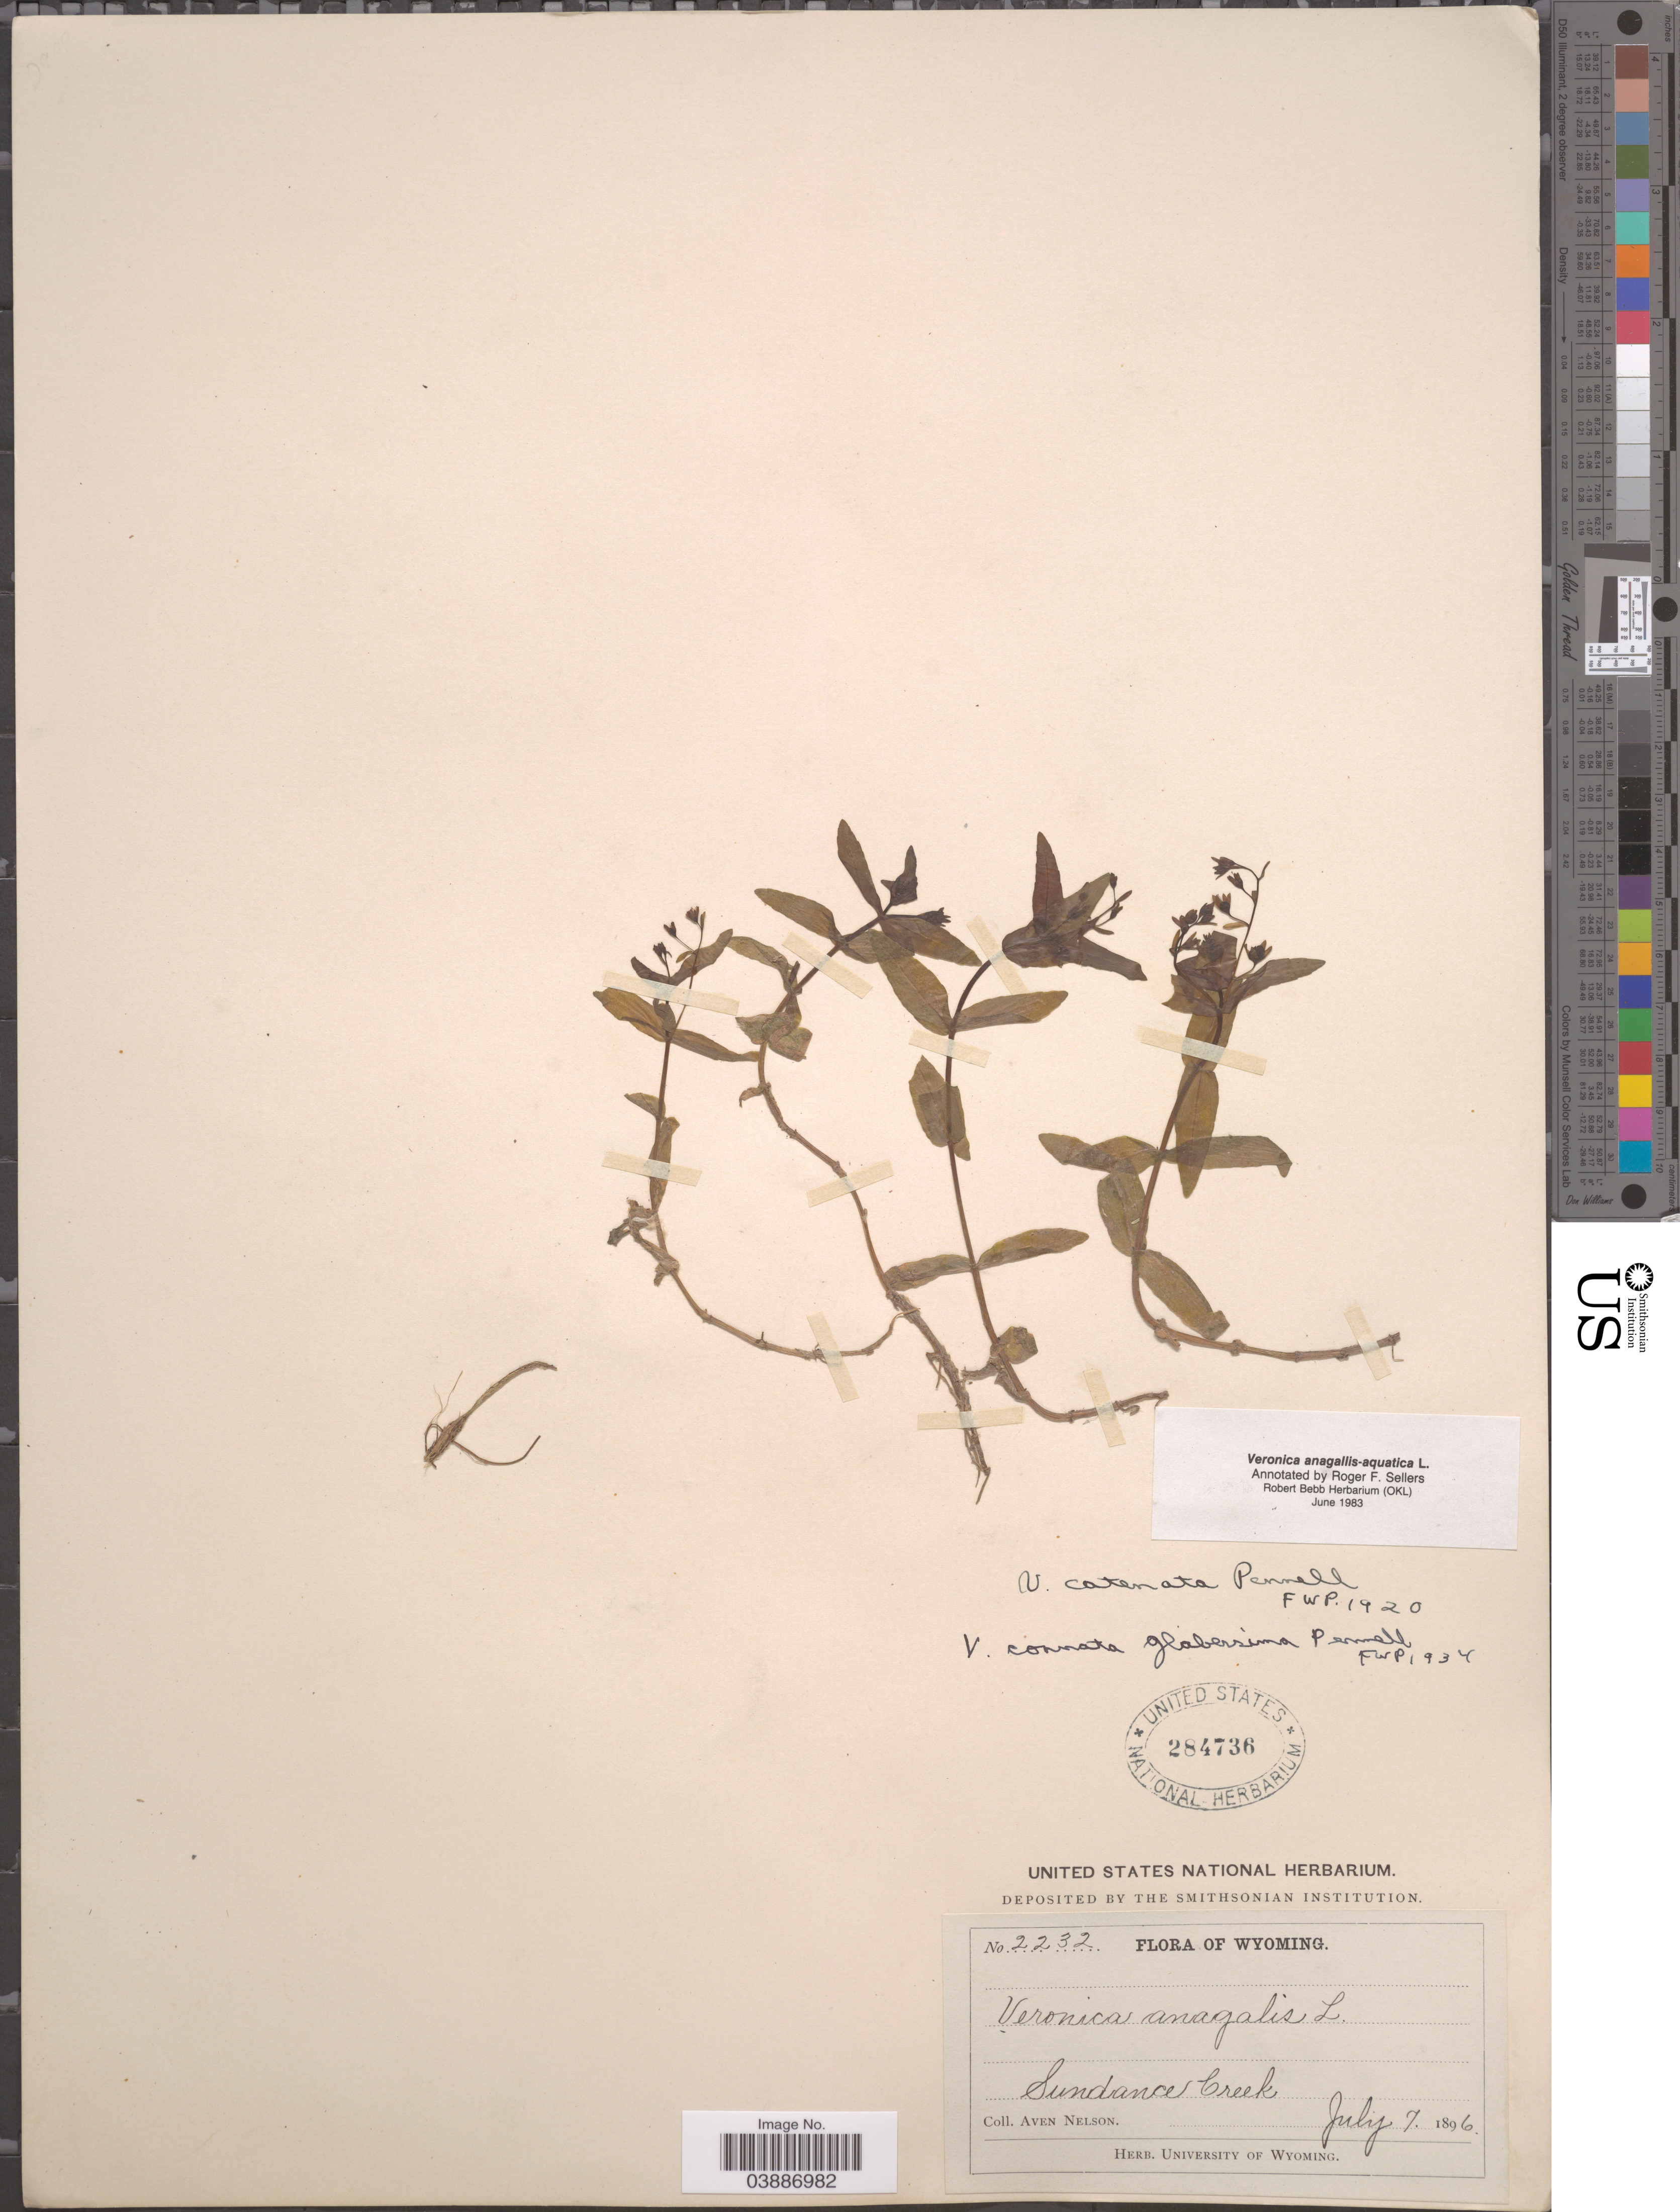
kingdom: Plantae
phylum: Tracheophyta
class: Magnoliopsida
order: Lamiales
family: Plantaginaceae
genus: Veronica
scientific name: Veronica anagallis-aquatica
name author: L.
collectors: A. Nelson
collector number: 2232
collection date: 1896-07-07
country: United States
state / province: Wyoming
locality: Sundance Creek.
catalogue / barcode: US 284736